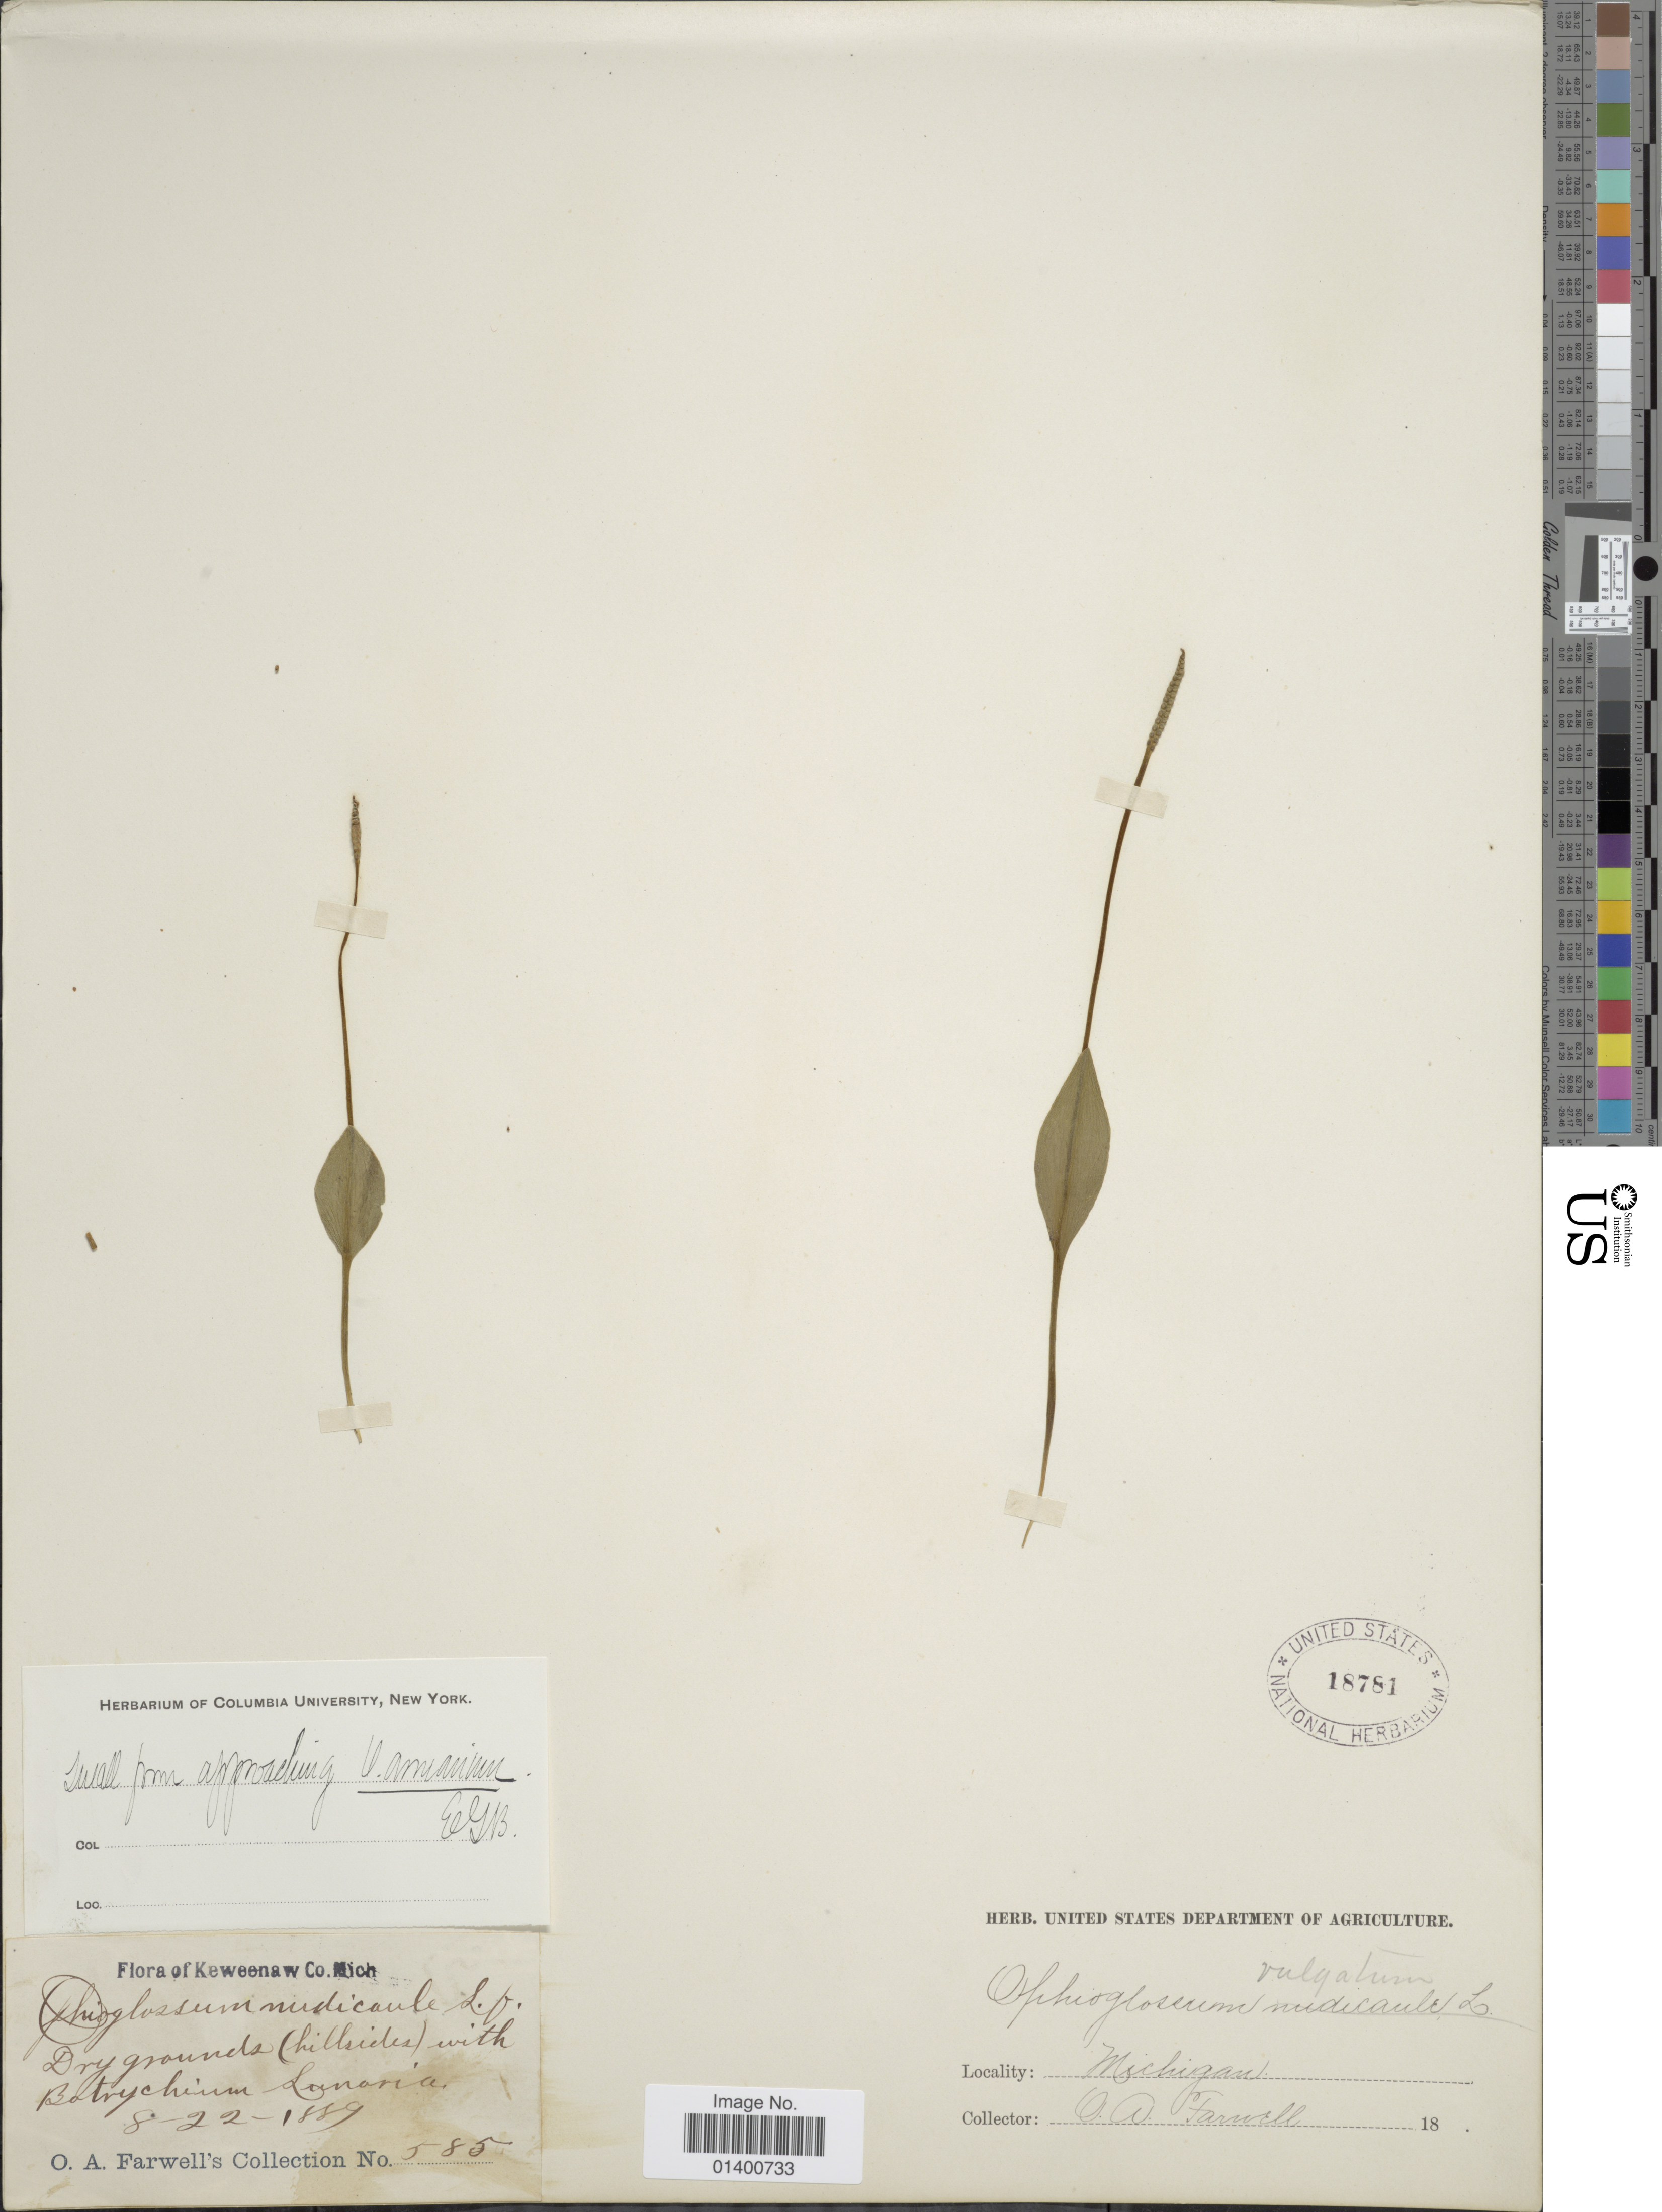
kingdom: Plantae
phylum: Tracheophyta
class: Polypodiopsida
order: Ophioglossales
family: Ophioglossaceae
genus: Ophioglossum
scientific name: Ophioglossum vulgatum var. pseudopodum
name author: (S.F. Blake) Farw.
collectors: O. Farwell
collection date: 1889-08-22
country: United States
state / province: Michigan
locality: Keweenaw Co.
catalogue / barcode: US 18781